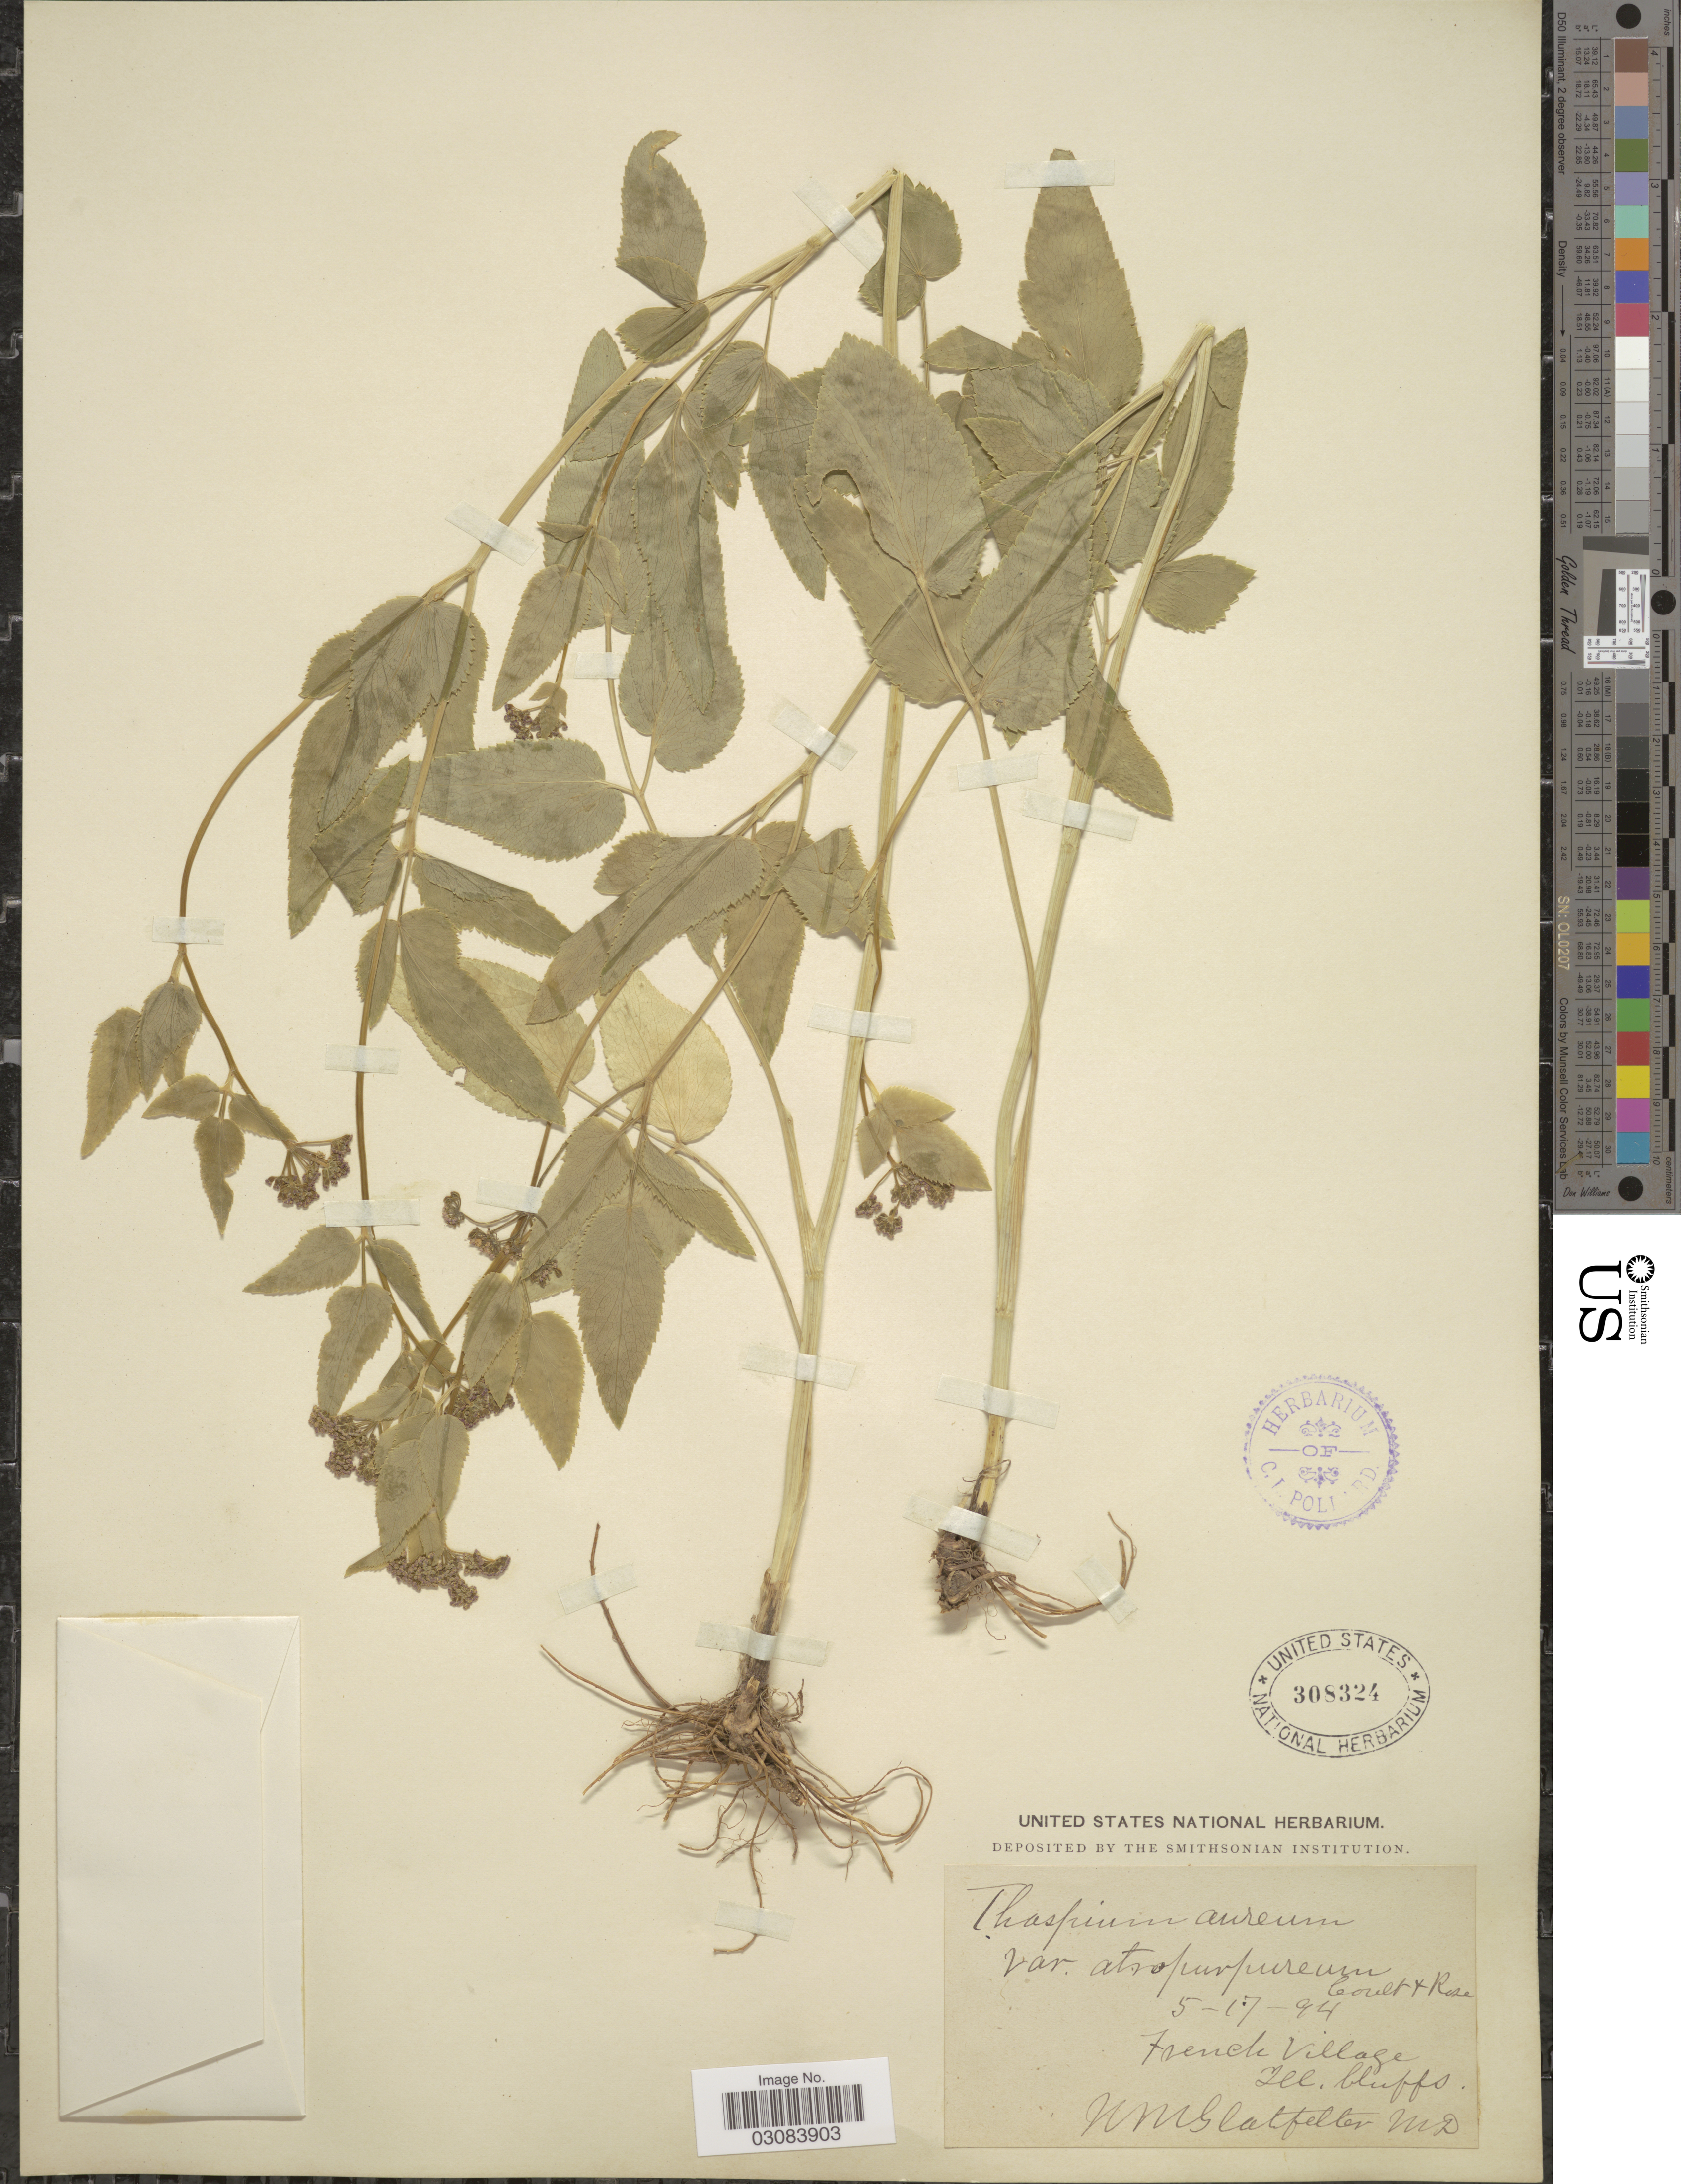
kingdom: Plantae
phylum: Tracheophyta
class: Magnoliopsida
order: Apiales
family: Apiaceae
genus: Zizia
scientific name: Zizia aurea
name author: (L.) Koch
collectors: N. M. Glatfelter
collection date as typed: Transcribed d/m/y: 17/5/94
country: United States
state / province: Illinois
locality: French Village. Ill. bluffs.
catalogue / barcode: US 308324